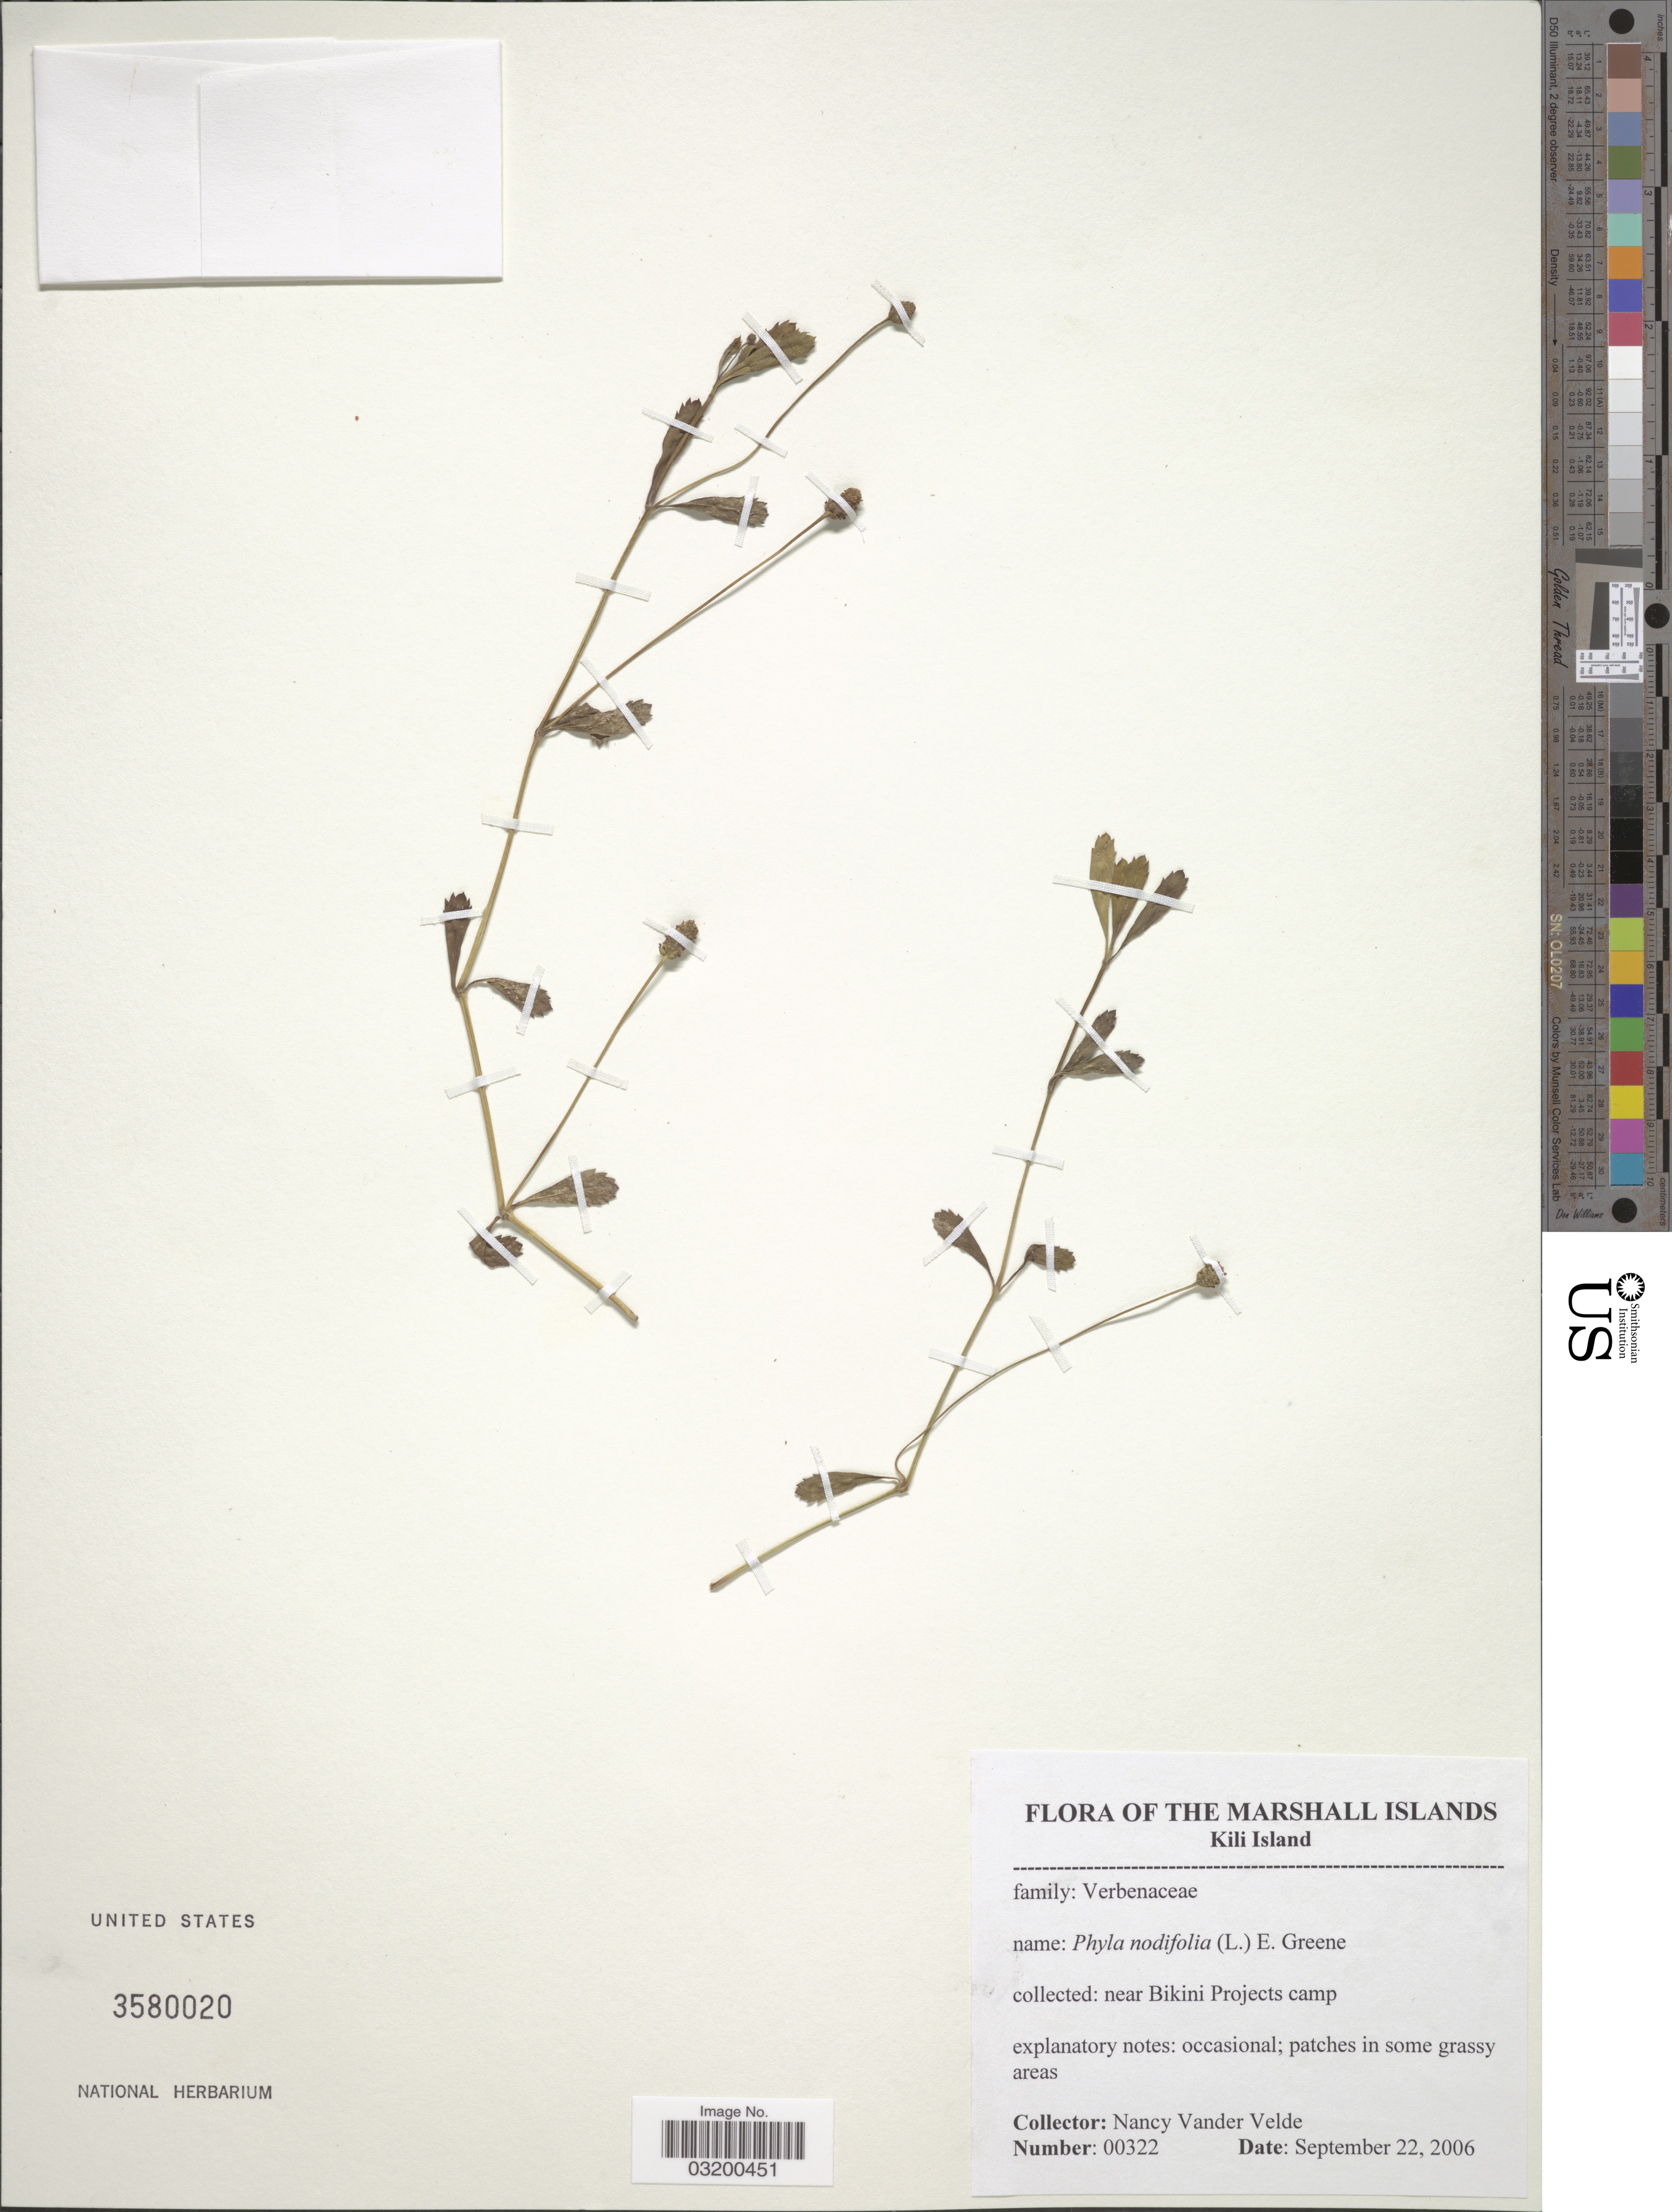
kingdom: Plantae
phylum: Tracheophyta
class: Magnoliopsida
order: Lamiales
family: Verbenaceae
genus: Phyla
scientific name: Phyla nodiflora var. nodiflora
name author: (L.) Greene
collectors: N. Vander Velde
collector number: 00322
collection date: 2006-09-22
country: Marshall Islands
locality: Kili Island. Near Bikini Projects camp.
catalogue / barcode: US 3580020